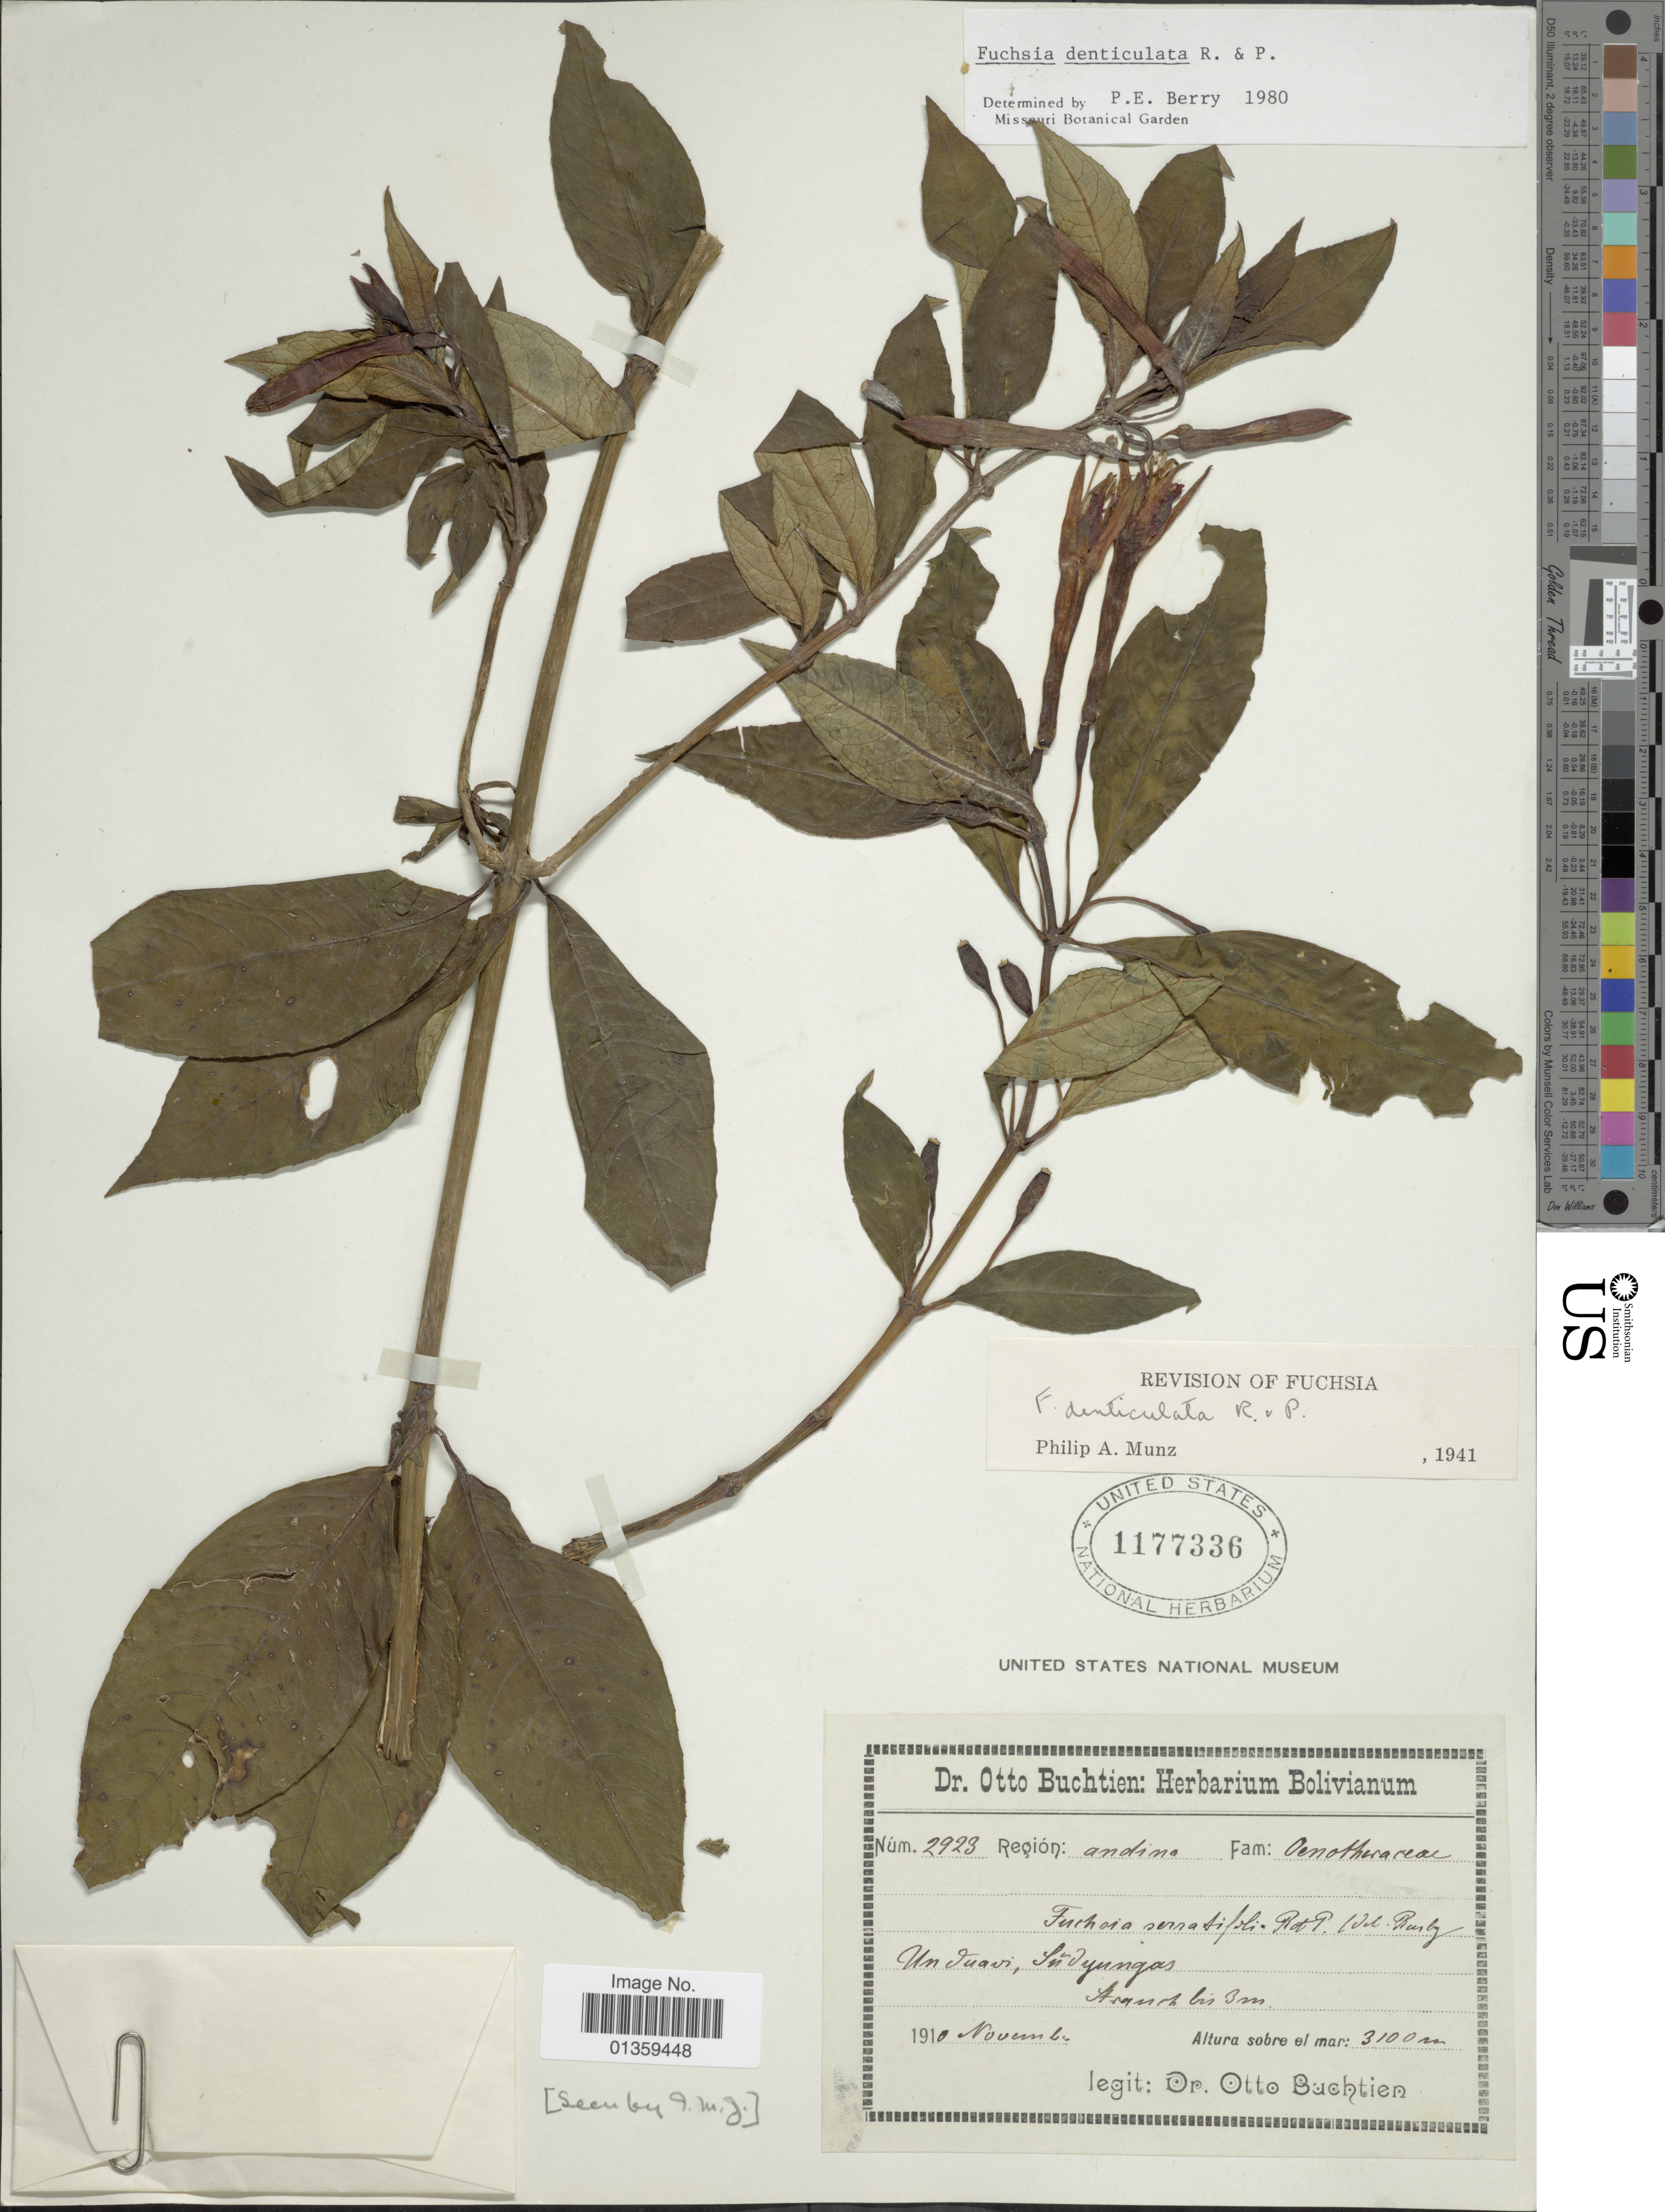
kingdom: Plantae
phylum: Tracheophyta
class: Magnoliopsida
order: Myrtales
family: Onagraceae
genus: Fuchsia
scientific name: Fuchsia denticulata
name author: Ruiz & Pav.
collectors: O. Buchtien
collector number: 2923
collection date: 1910-11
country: Bolivia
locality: Región: andina, Unduavi, Südyungas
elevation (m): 3100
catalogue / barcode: US 1177336